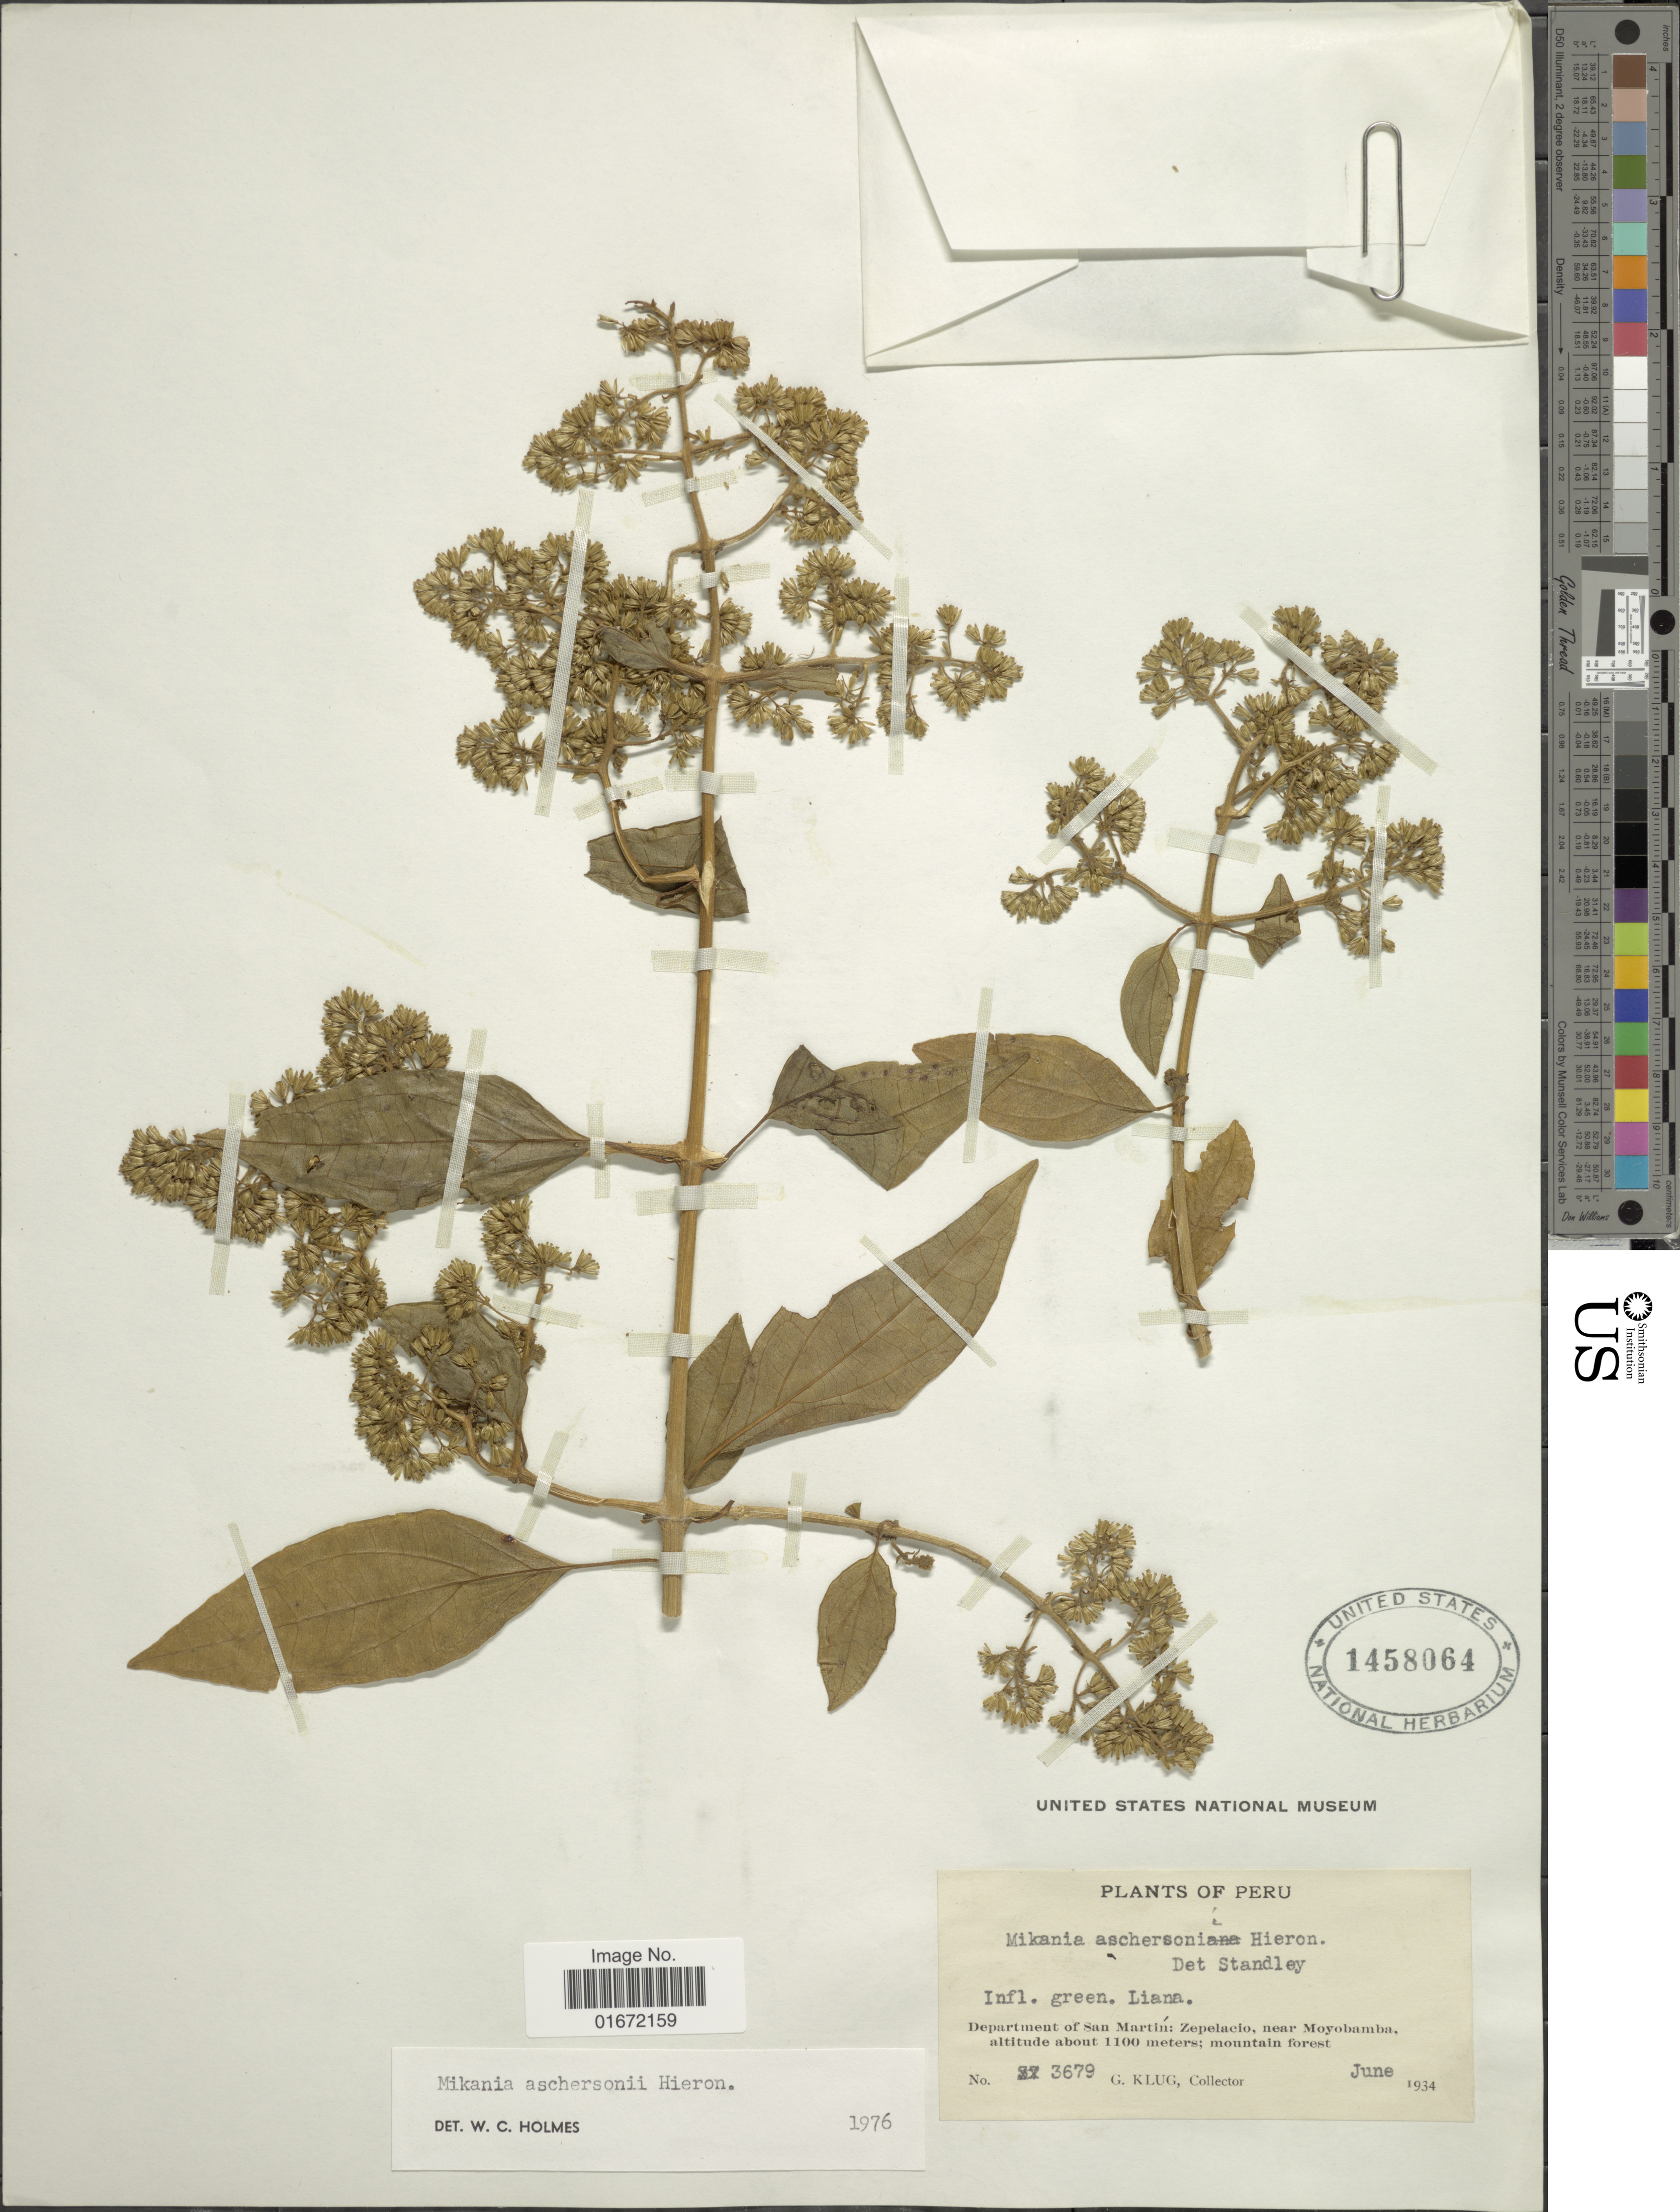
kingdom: Plantae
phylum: Tracheophyta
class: Magnoliopsida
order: Asterales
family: Asteraceae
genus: Mikania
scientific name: Mikania aschersonii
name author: Hieron.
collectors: G. Klug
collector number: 3679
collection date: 1934-06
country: Peru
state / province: San Martín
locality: Department of San Martín: Zepelacio, near Moyobamba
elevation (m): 1100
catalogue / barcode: US 1458064